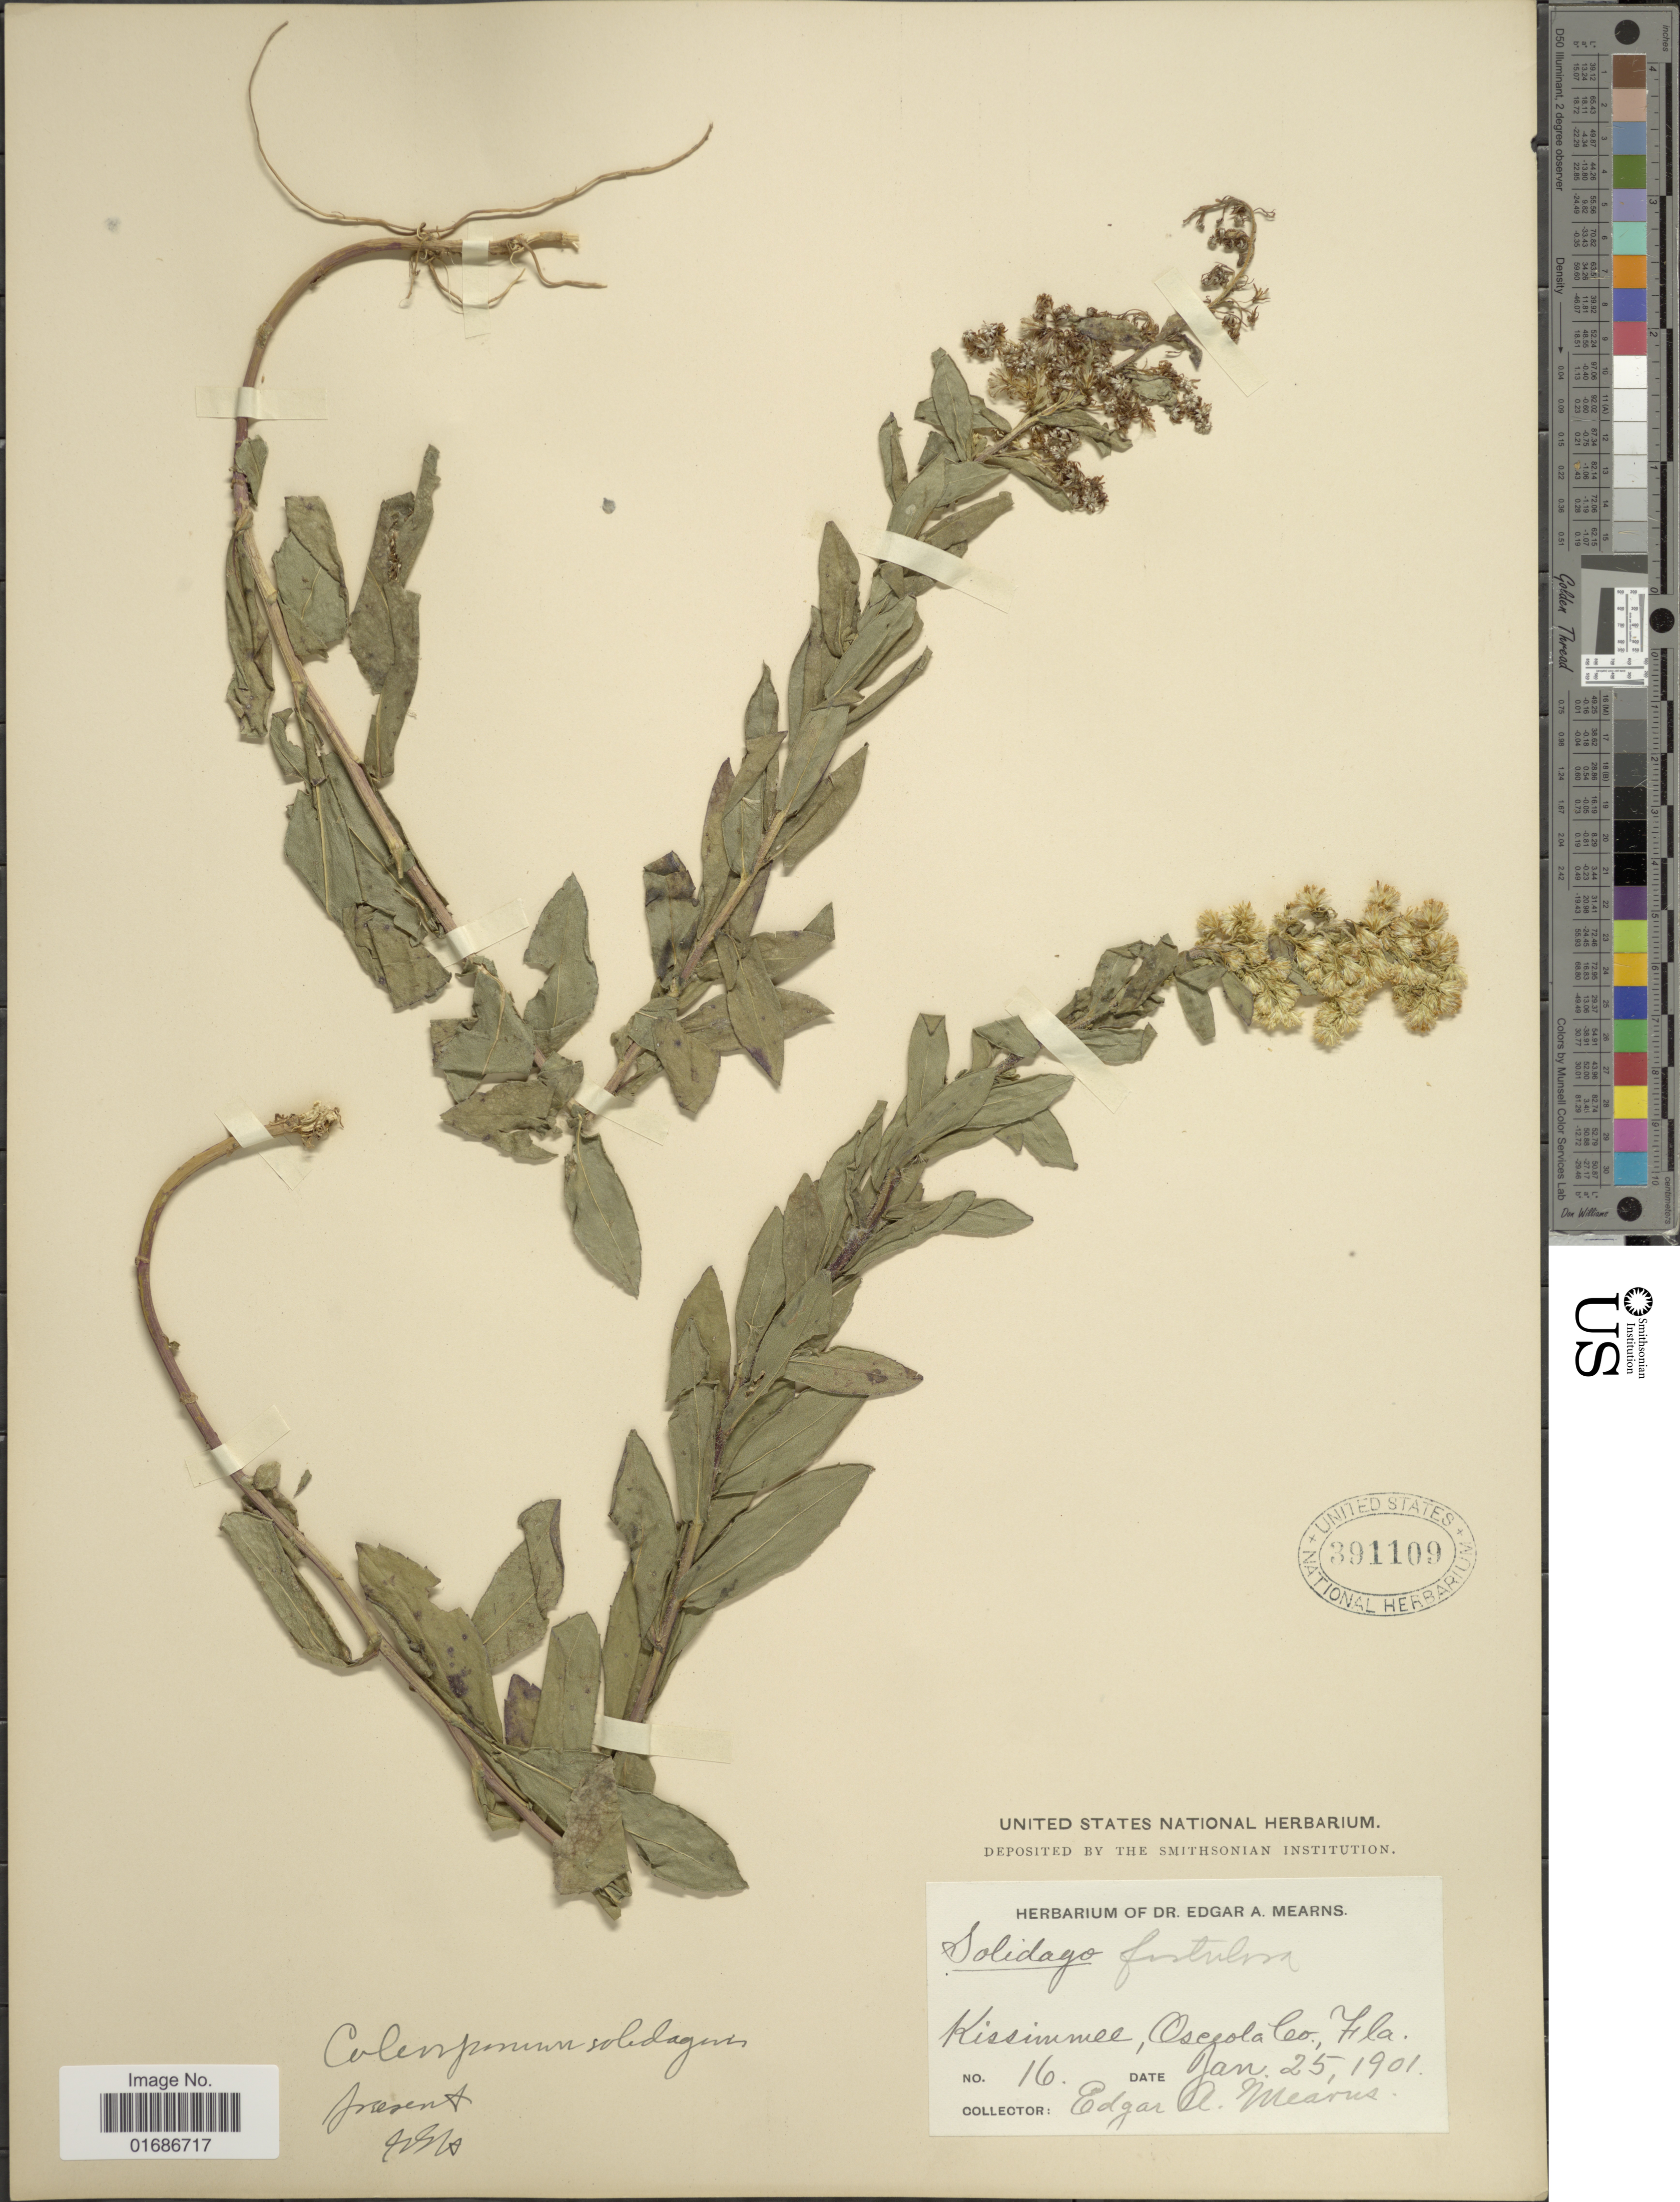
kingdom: Plantae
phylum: Tracheophyta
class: Magnoliopsida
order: Asterales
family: Asteraceae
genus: Solidago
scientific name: Solidago fistulosa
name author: Mill.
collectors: E. A. Mearns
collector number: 16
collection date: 1901-01-25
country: United States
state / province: Florida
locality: Kissimmee, Osccola Co., Fla.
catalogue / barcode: US 391109